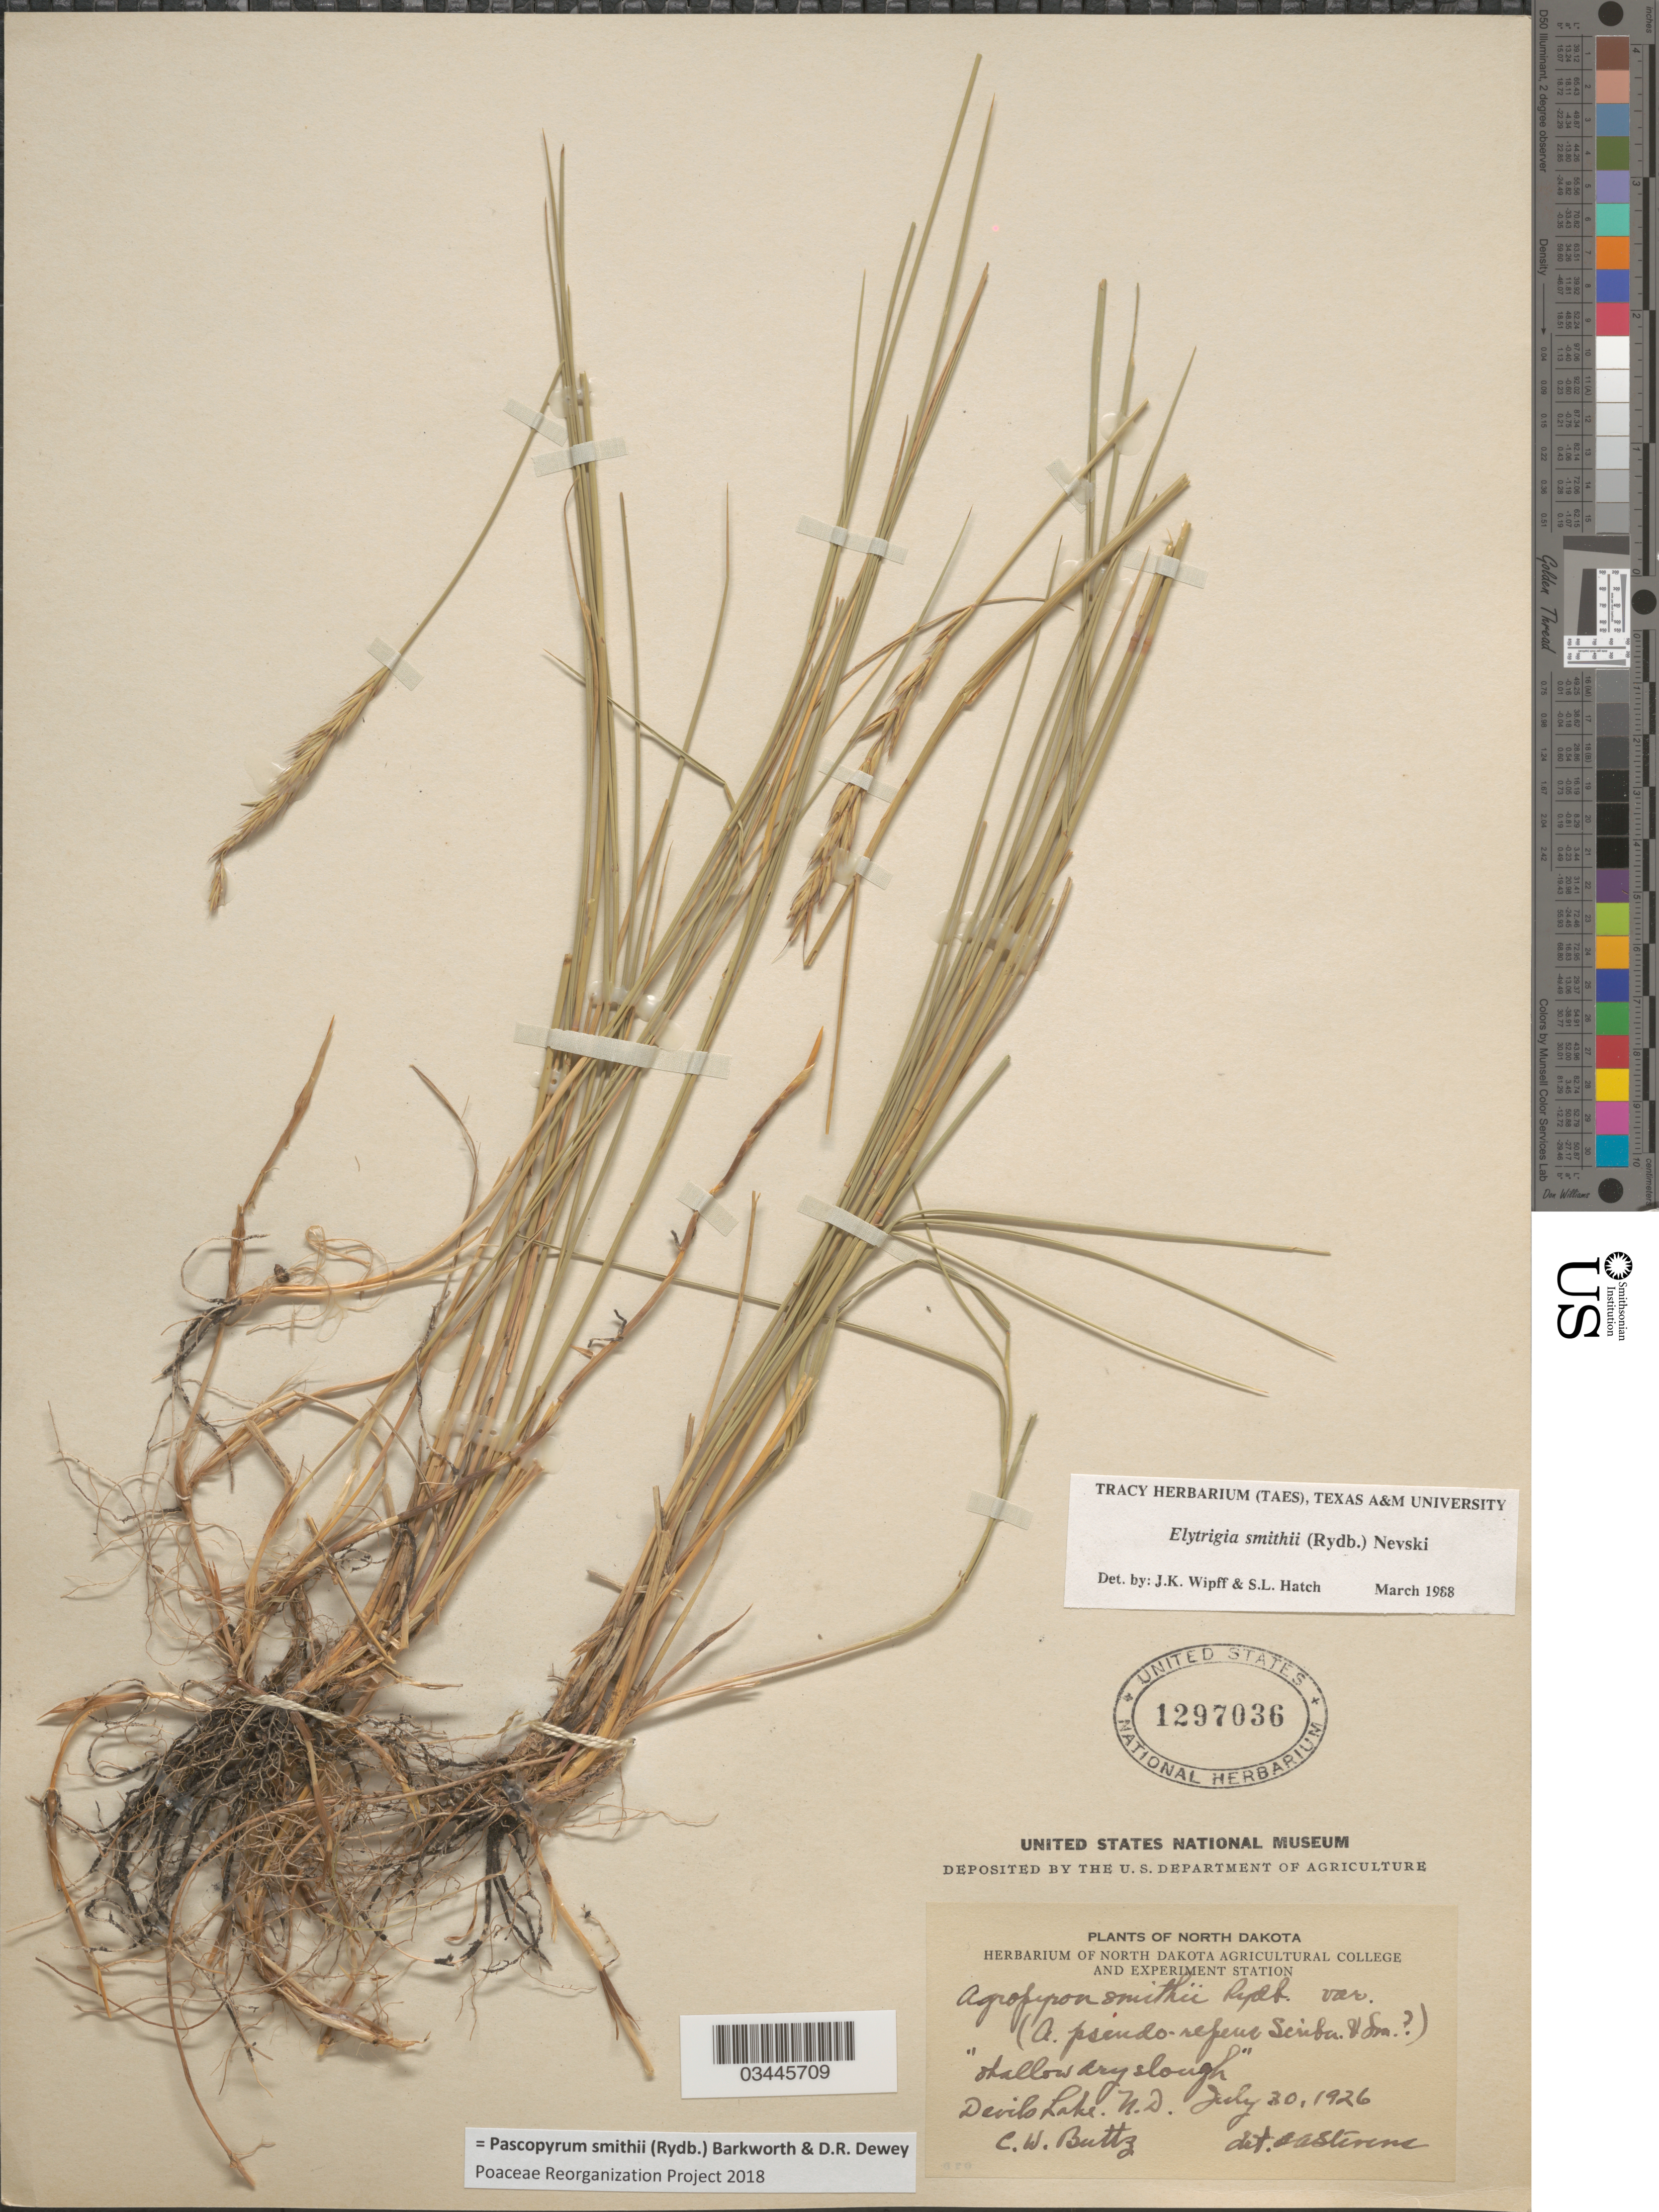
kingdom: Plantae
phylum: Tracheophyta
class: Liliopsida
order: Poales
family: Poaceae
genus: Pascopyrum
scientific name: Pascopyrum smithii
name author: (Rydb.) Barkworth & Dewey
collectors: C. Buttz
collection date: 1926-07-20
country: United States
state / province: North Dakota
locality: Devils Lake.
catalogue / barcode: US 1297036